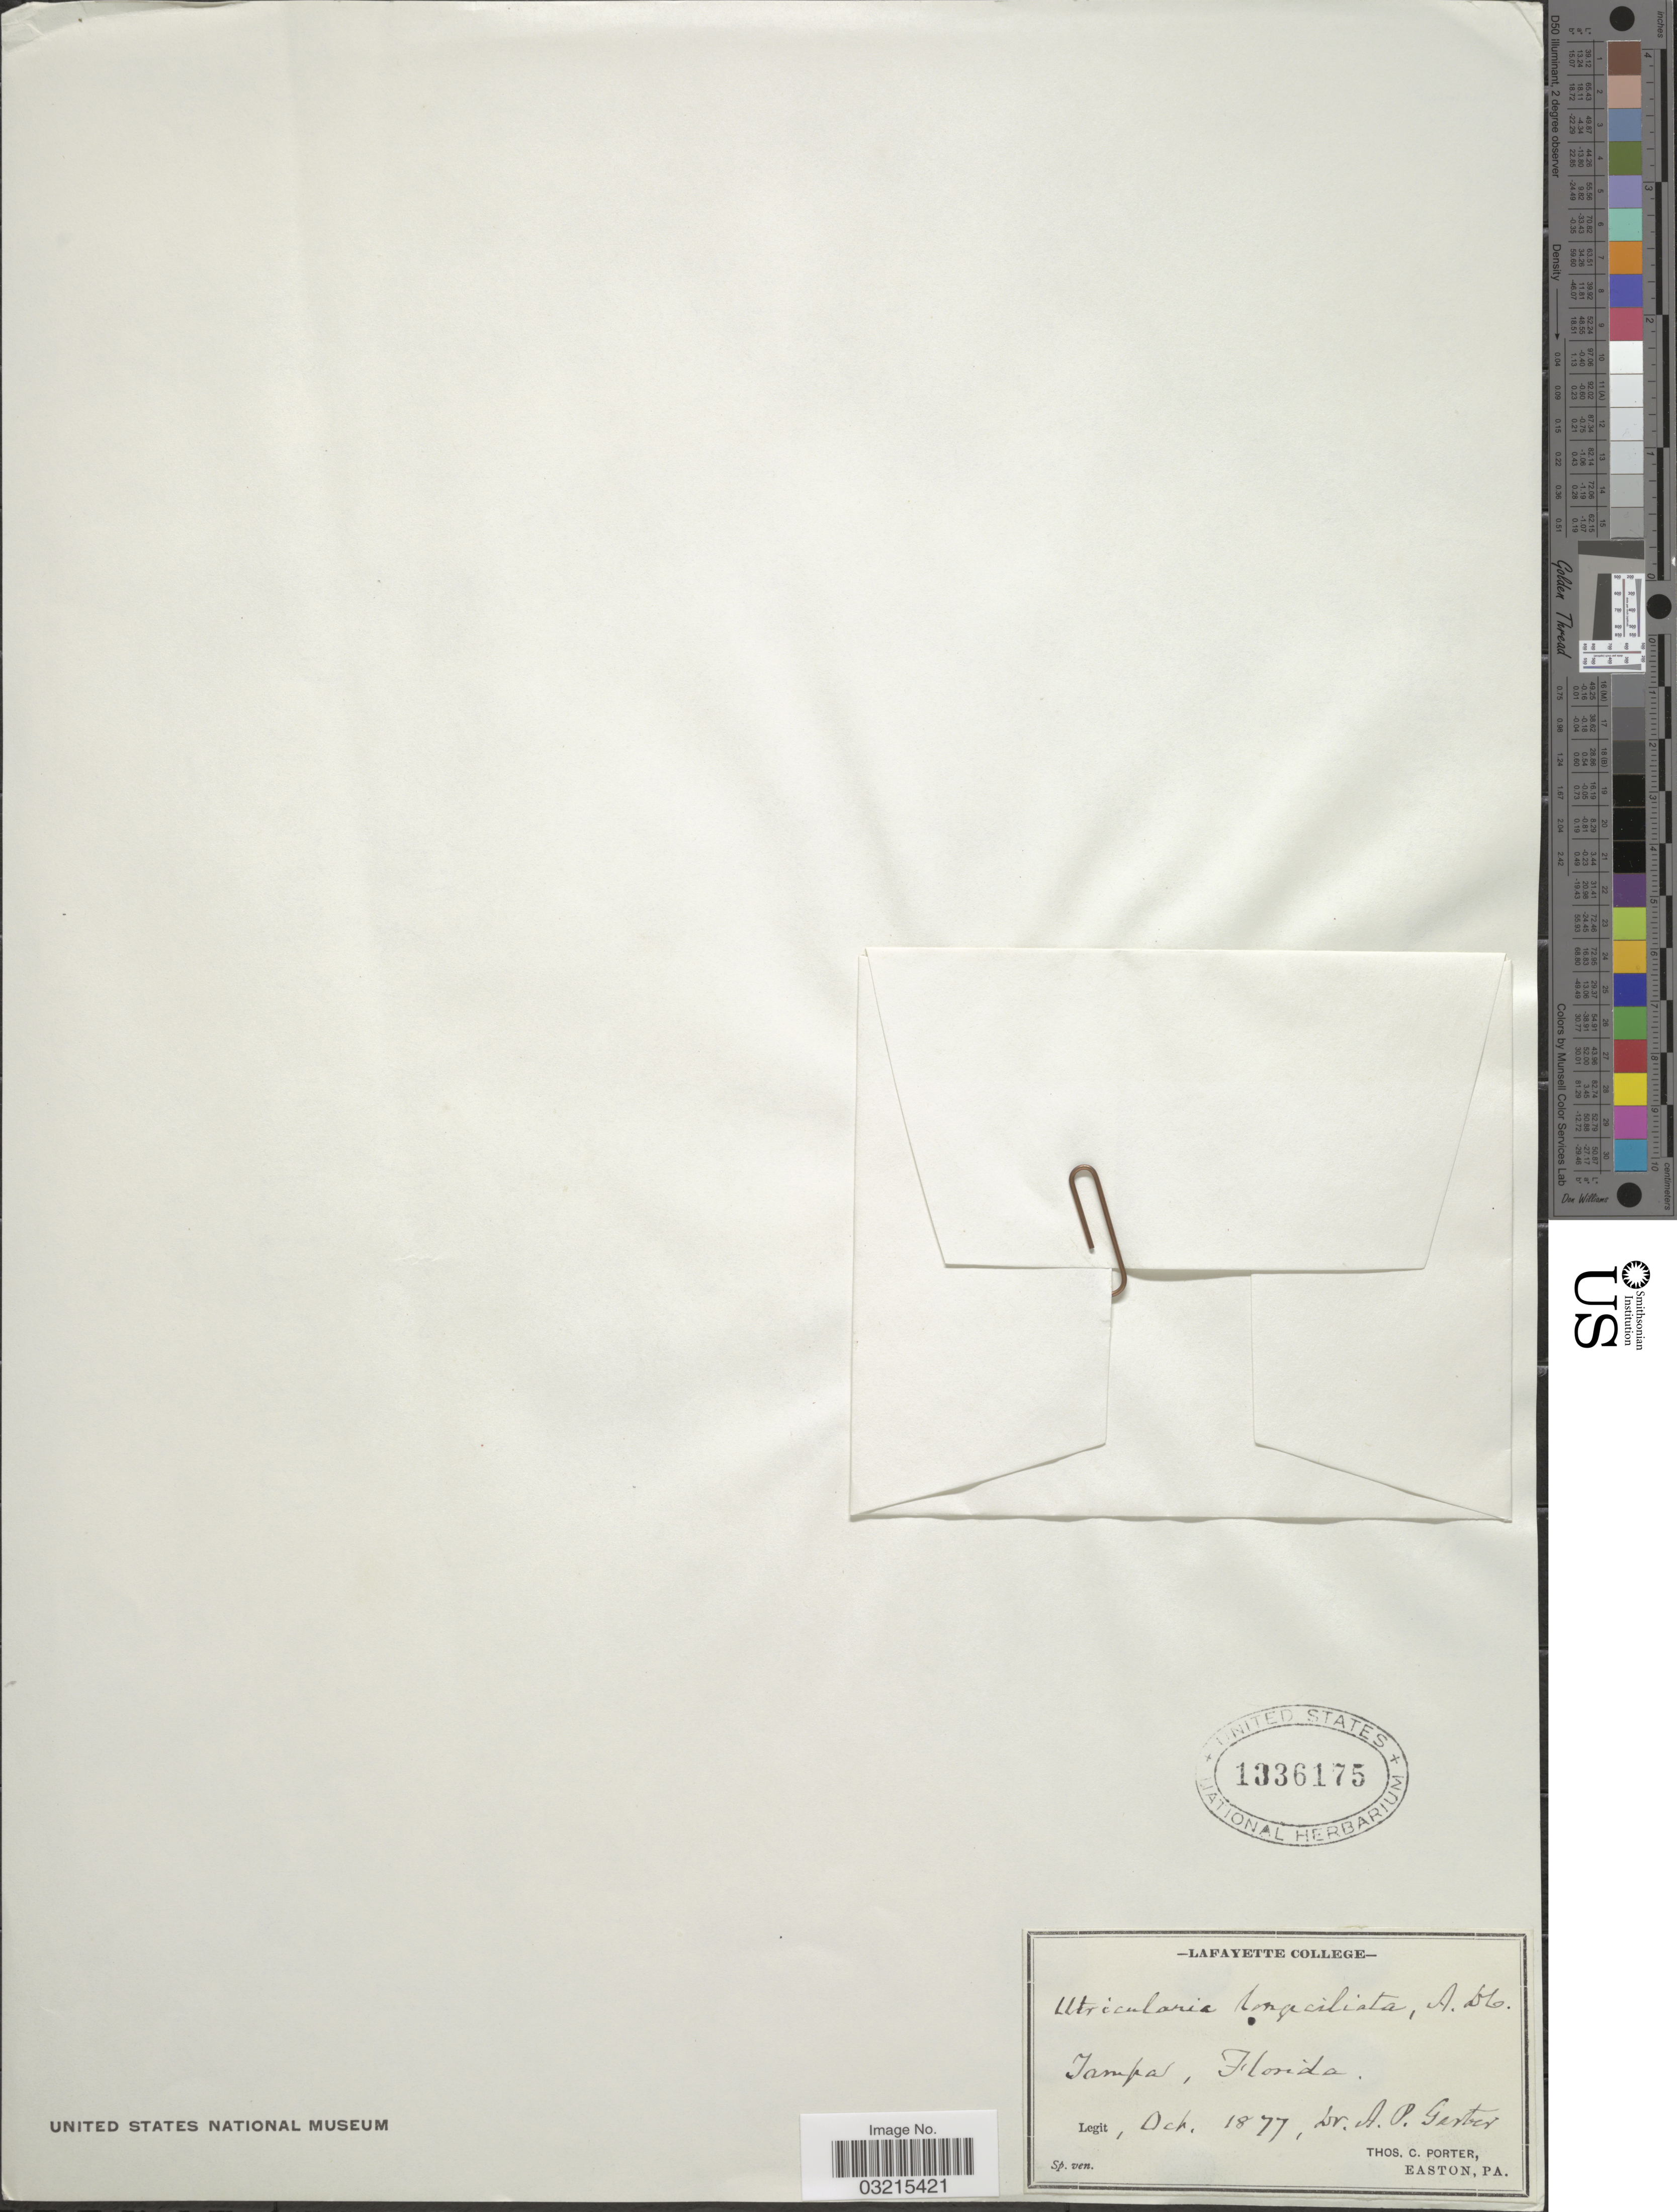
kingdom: Plantae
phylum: Tracheophyta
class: Magnoliopsida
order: Lamiales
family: Lentibulariaceae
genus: Utricularia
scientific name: Utricularia longeciliata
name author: A. DC.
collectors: A. Gerber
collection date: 1877-10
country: United States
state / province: Florida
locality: Tampa.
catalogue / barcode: US 1336175